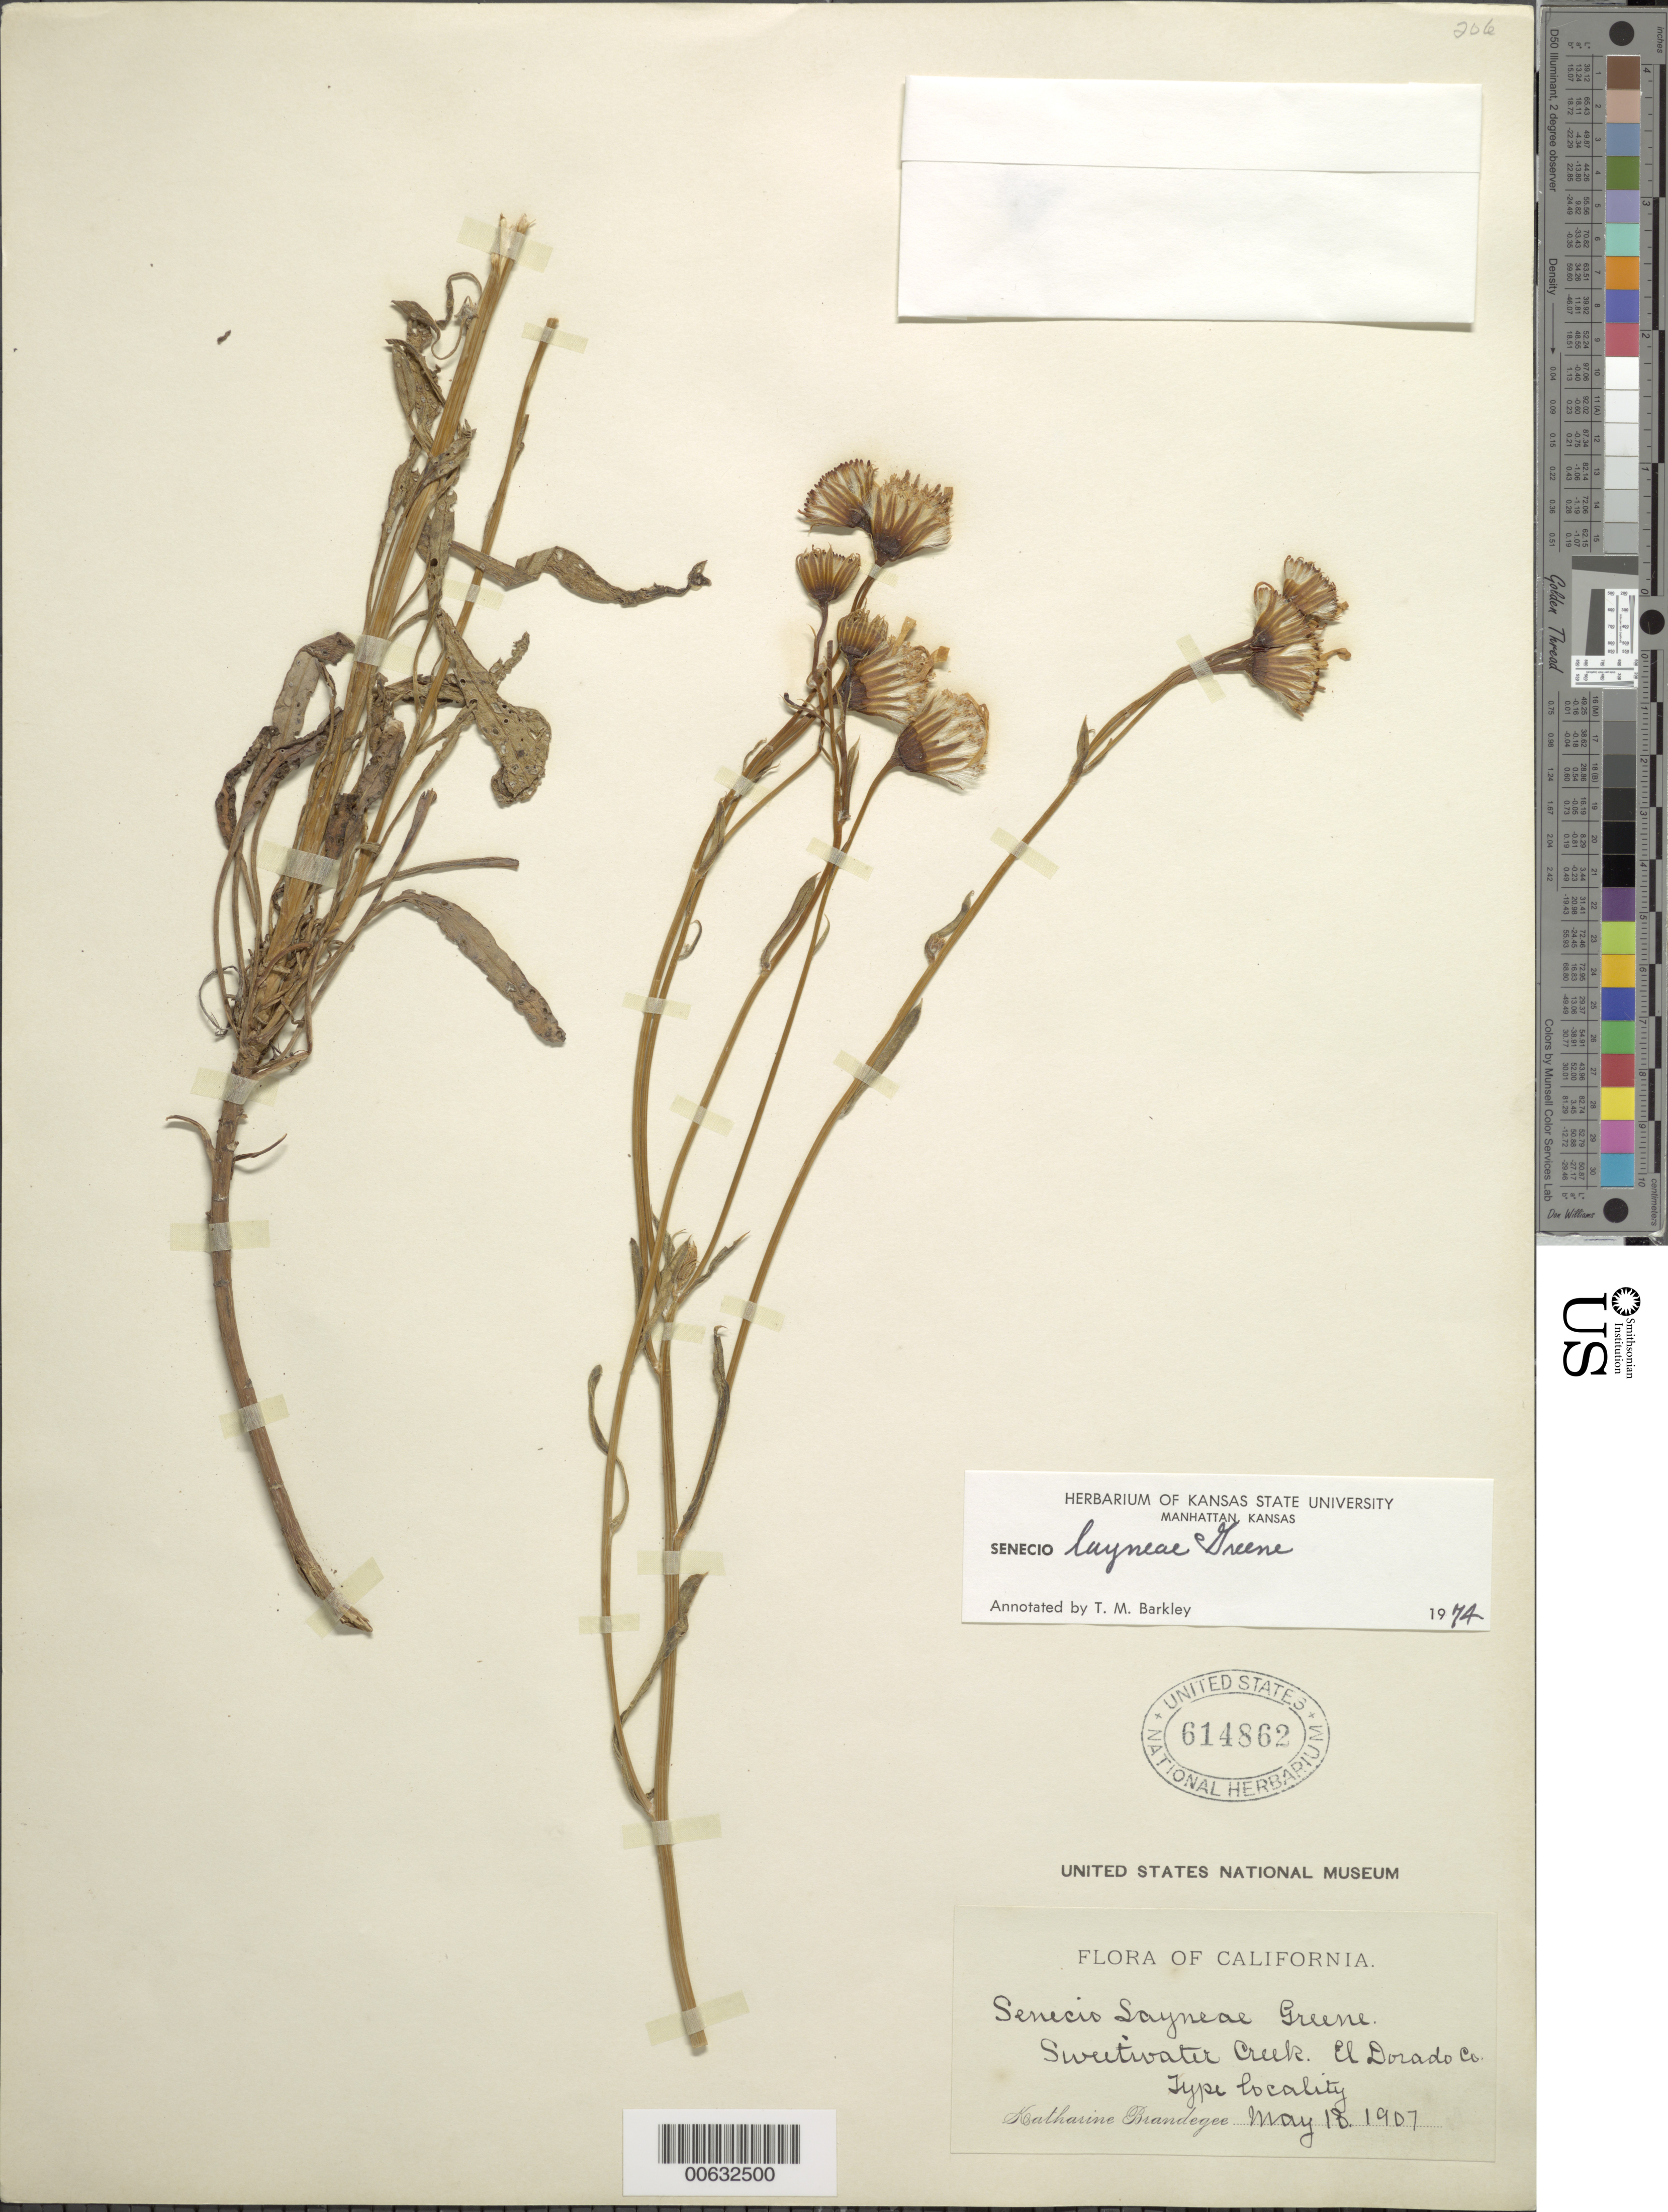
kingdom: Plantae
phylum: Tracheophyta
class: Magnoliopsida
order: Asterales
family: Asteraceae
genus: Packera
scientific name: Packera layneae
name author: (Greene) W.A. Weber & Á. Löve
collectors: M. K. Brandegee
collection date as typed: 18 May 1907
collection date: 1907-05-18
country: United States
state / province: California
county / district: El Dorado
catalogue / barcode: US 614862